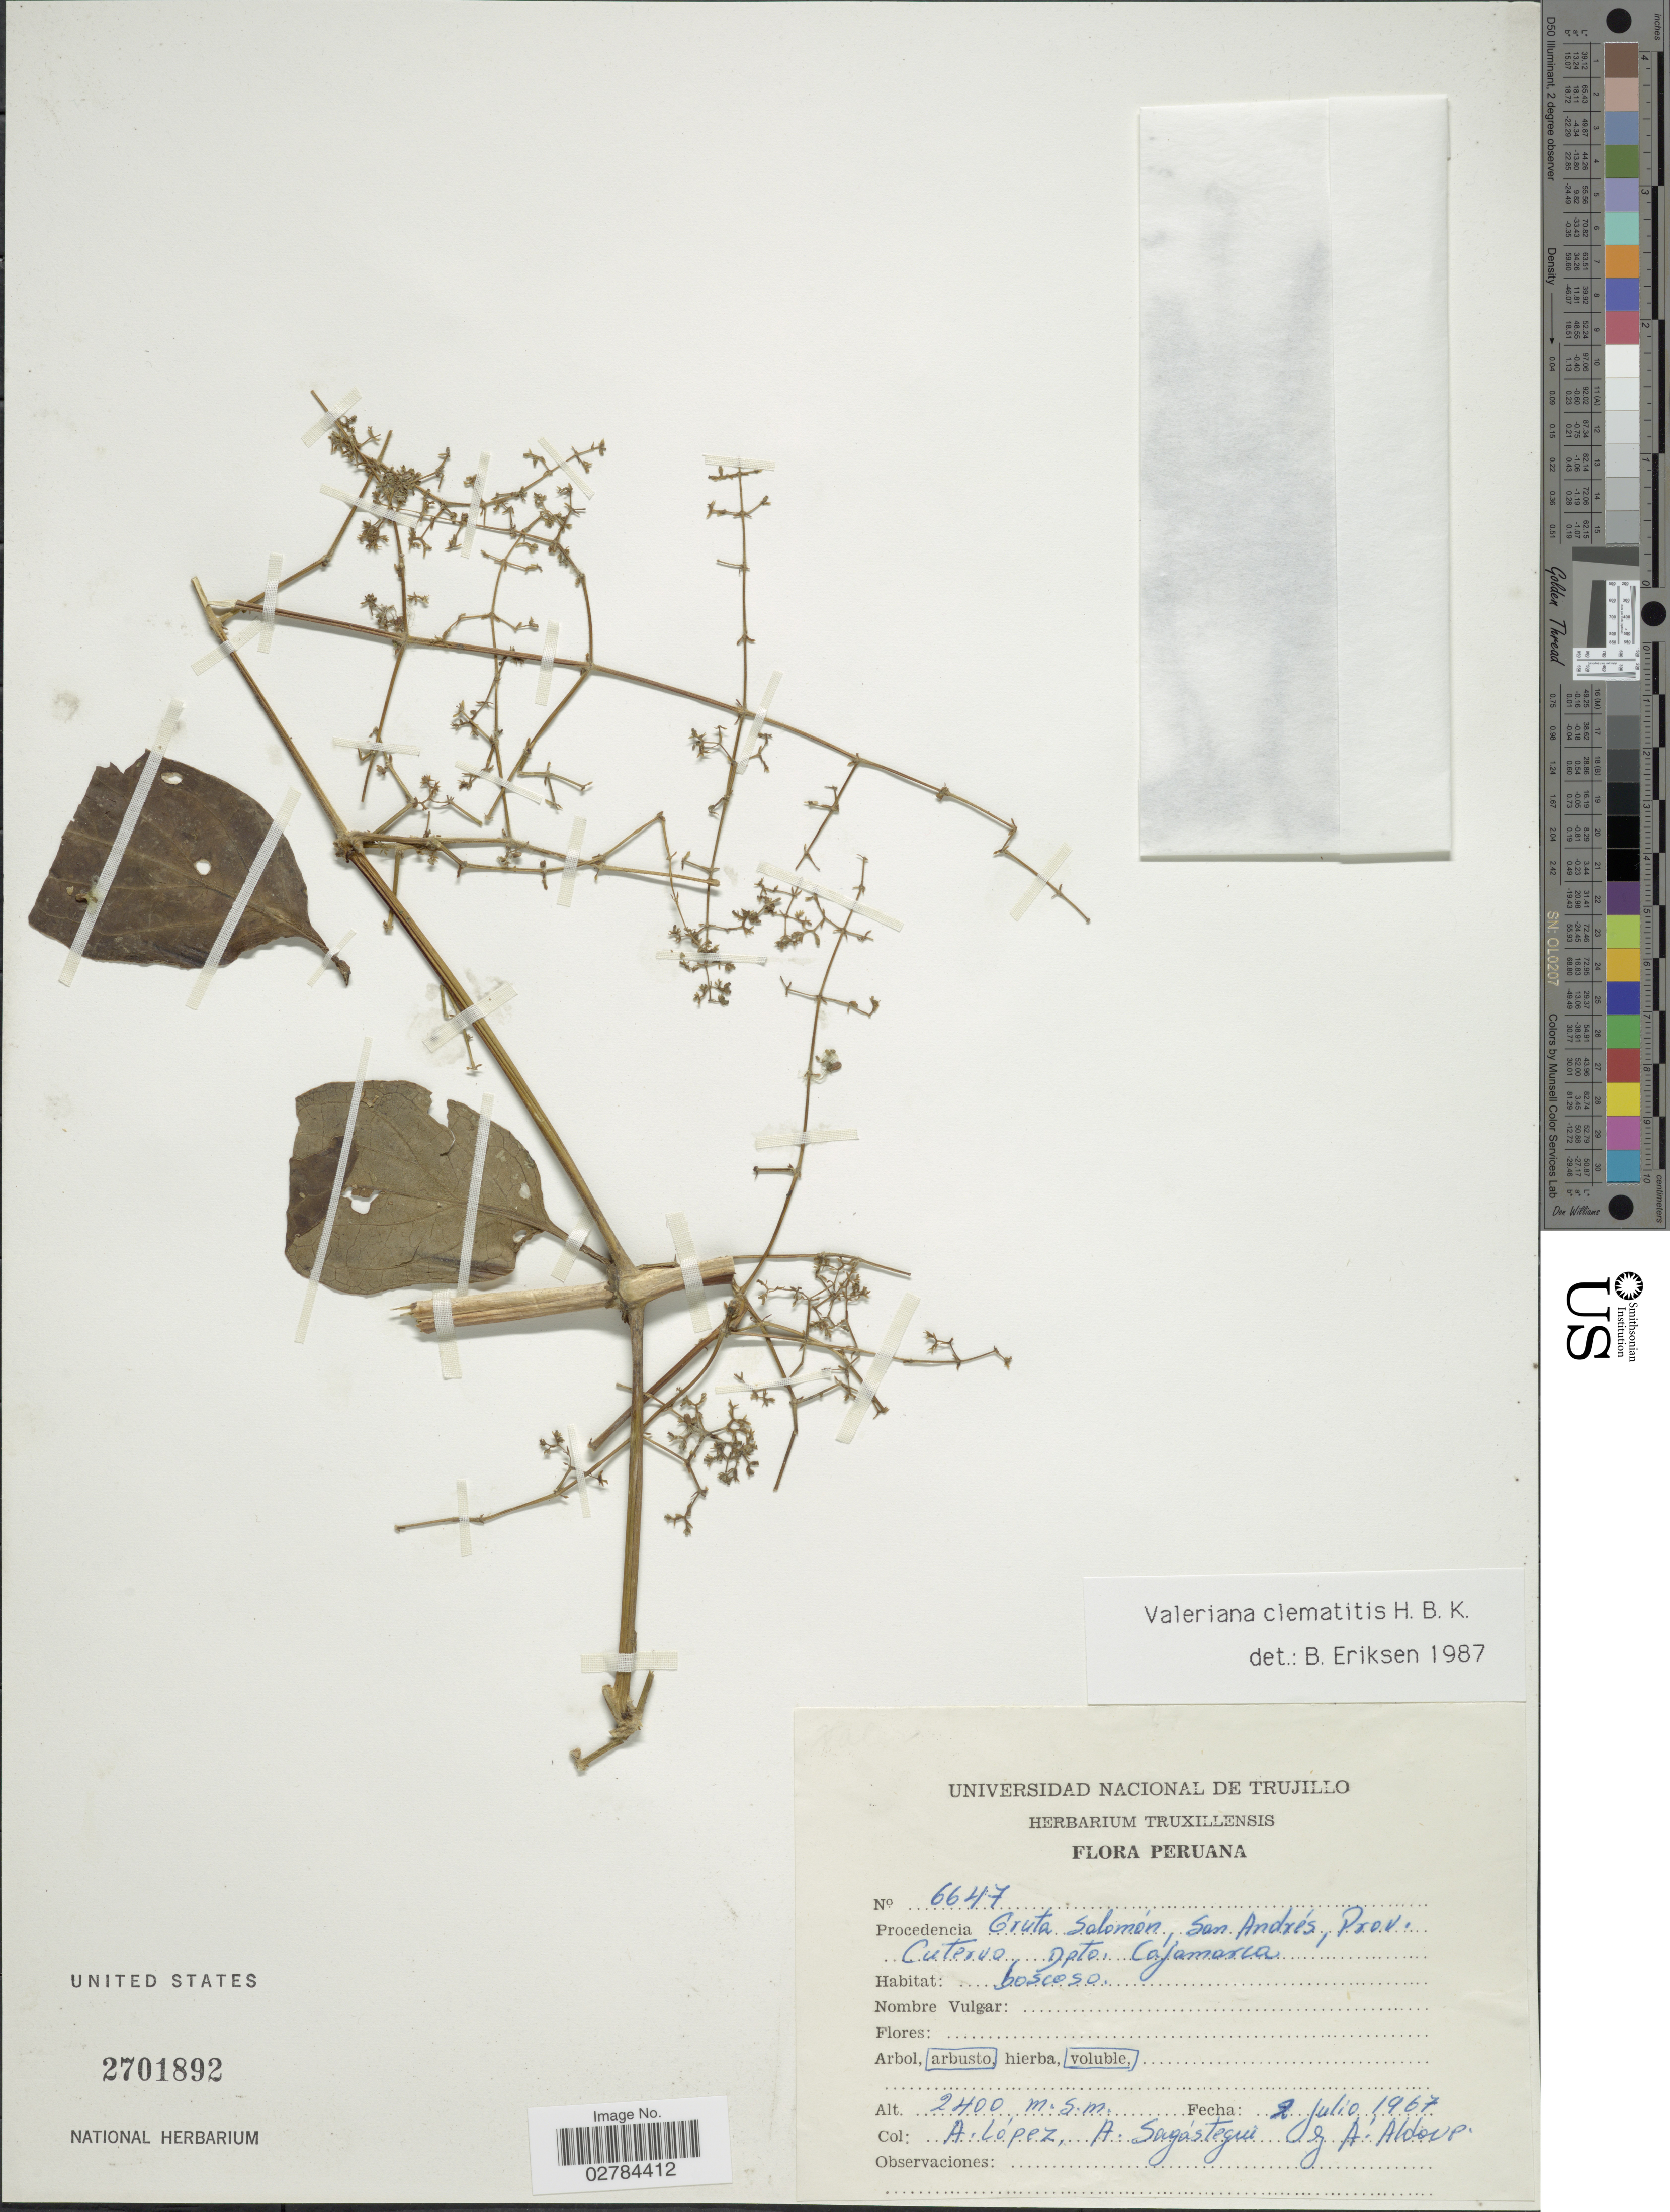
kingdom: Plantae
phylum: Tracheophyta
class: Magnoliopsida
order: Dipsacales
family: Caprifoliaceae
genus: Valeriana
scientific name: Valeriana clematitis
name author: Kunth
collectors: A. López, A. Sagástequi & A. Aldoue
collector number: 6647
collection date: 1967-07-02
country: Peru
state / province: Cajamarca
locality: Gruta Solomón, San Andrés, Prov. Cutervo. Dpto. Cajamarca.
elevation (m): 2400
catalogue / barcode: US 2701892